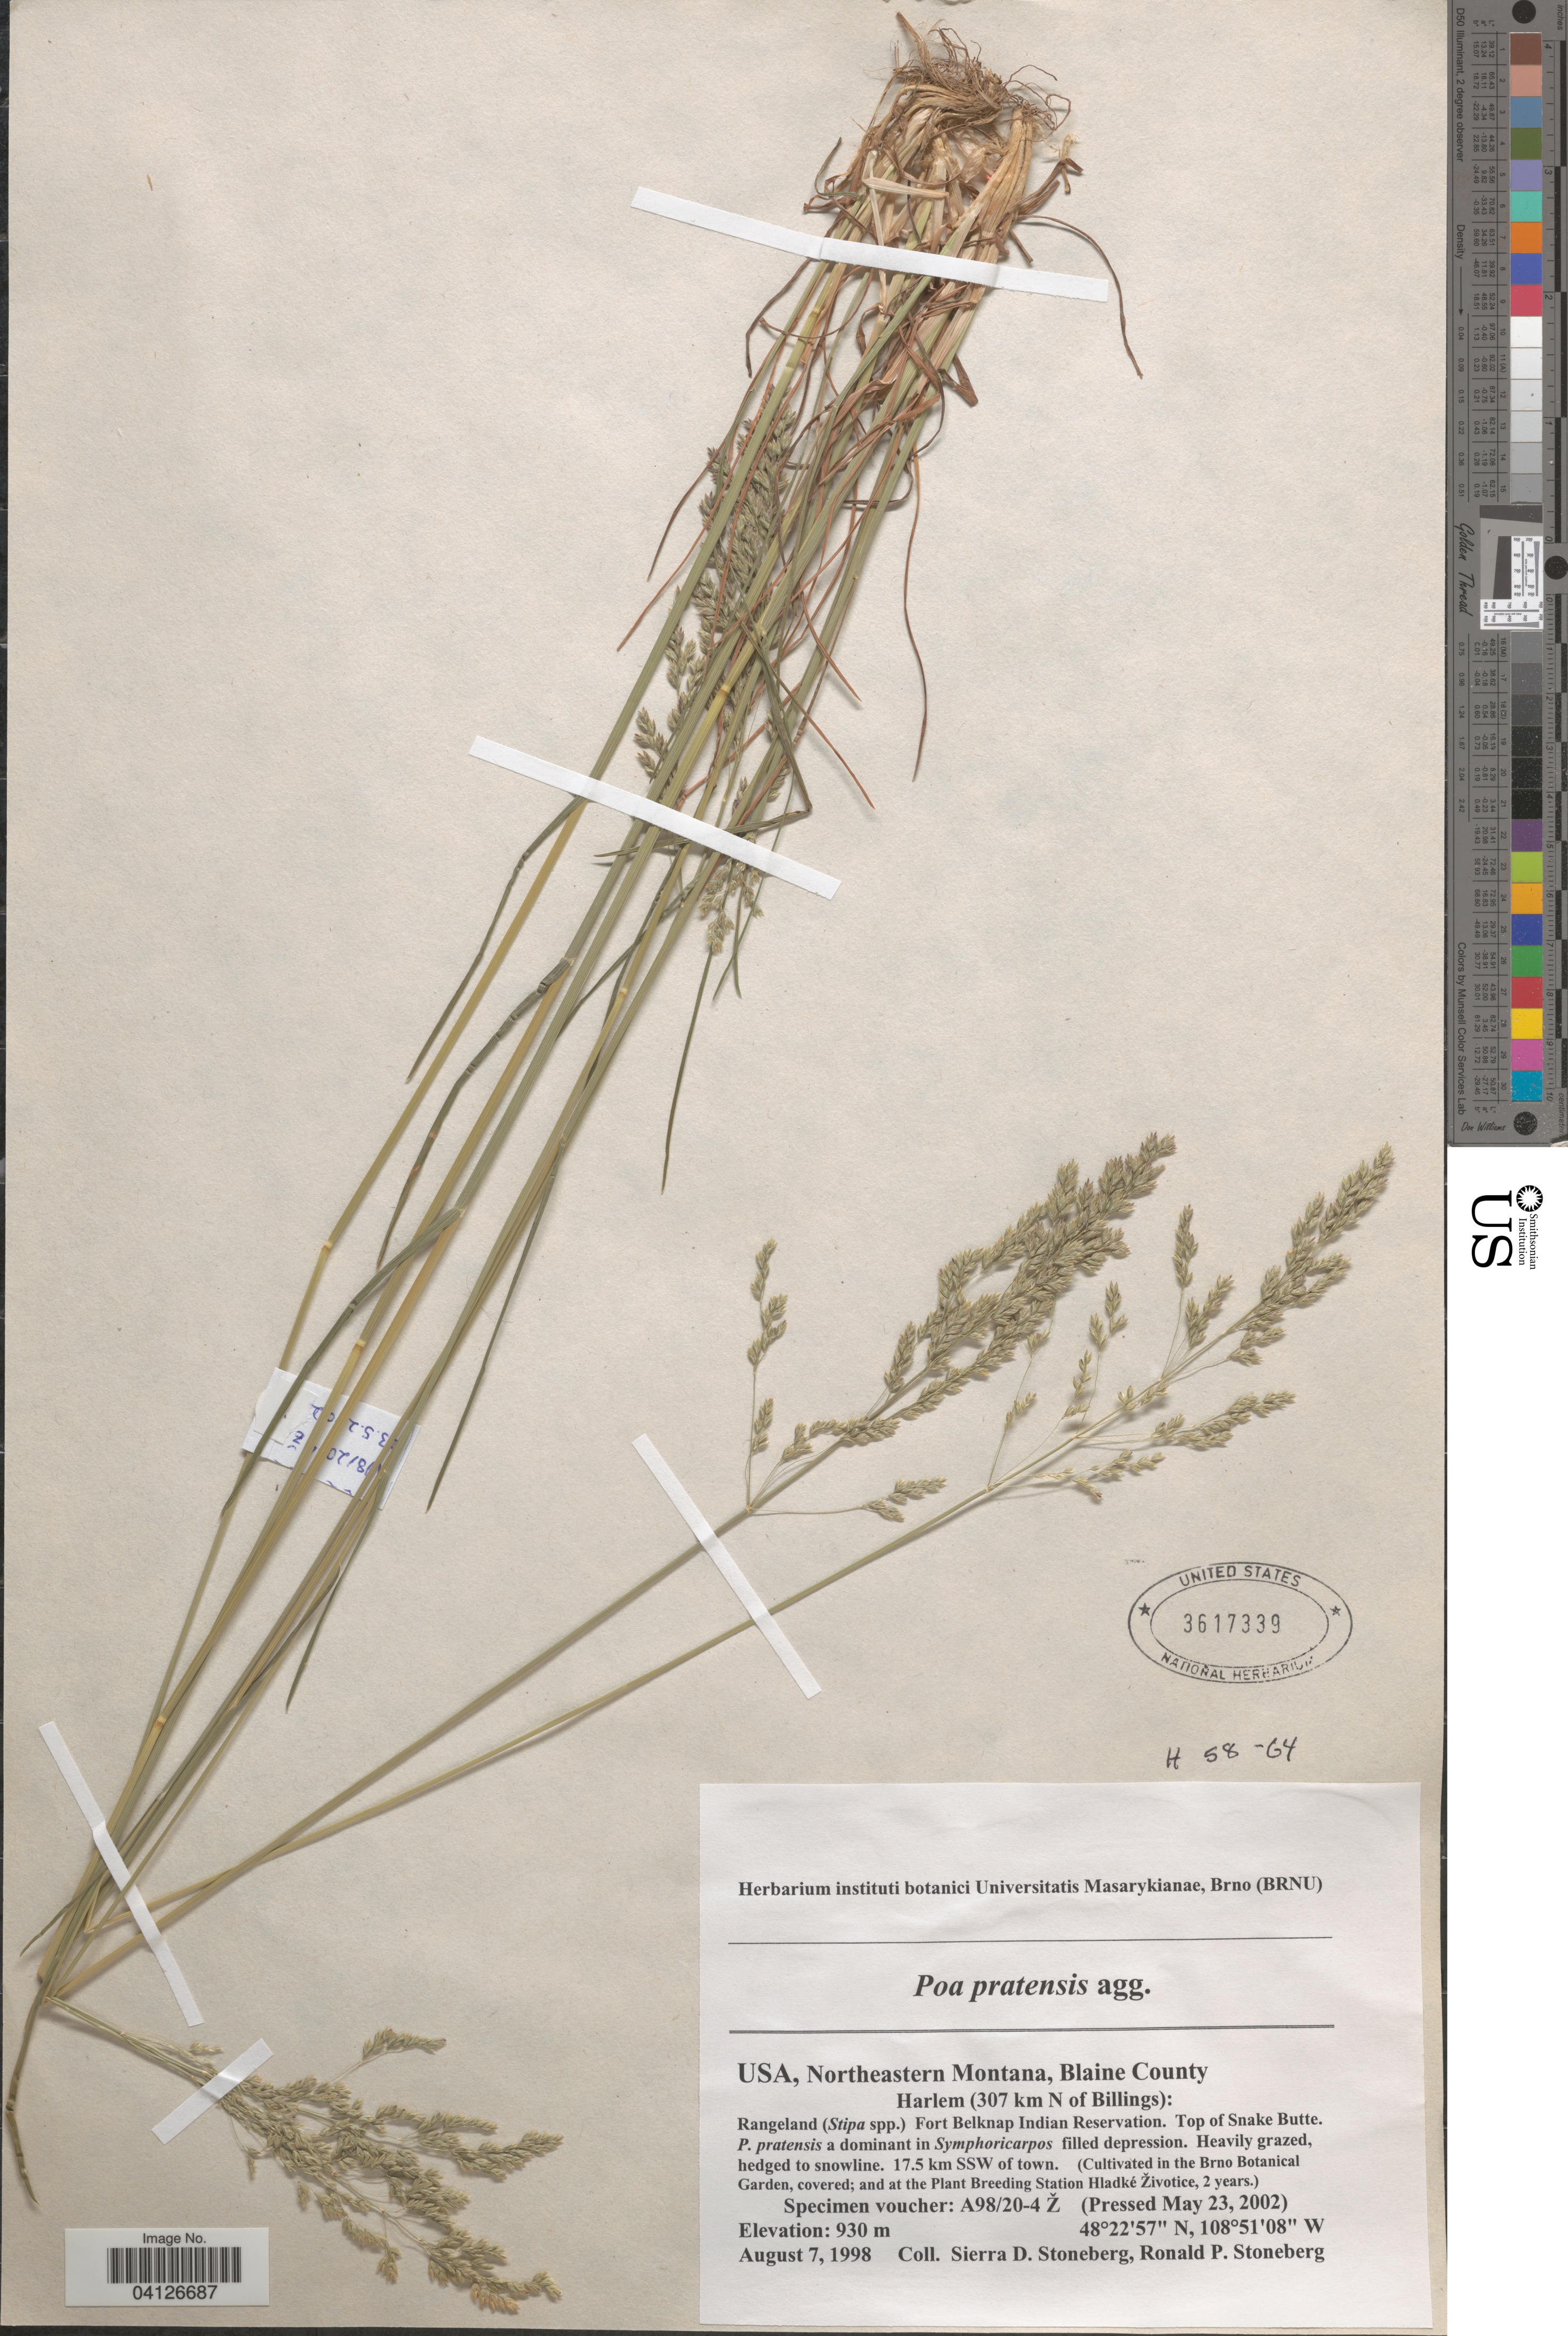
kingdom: Plantae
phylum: Tracheophyta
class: Liliopsida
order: Poales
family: Poaceae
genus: Poa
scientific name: Poa pratensis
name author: L.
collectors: Ex herb. instituti botanici Universitatis Masarykianae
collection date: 2002-05-23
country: Czechia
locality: (Cultivated in the Brno Botanical Garden, covered; and at the Plant Breeding Station Hladké Životice, 2 years.).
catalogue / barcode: US 3617339